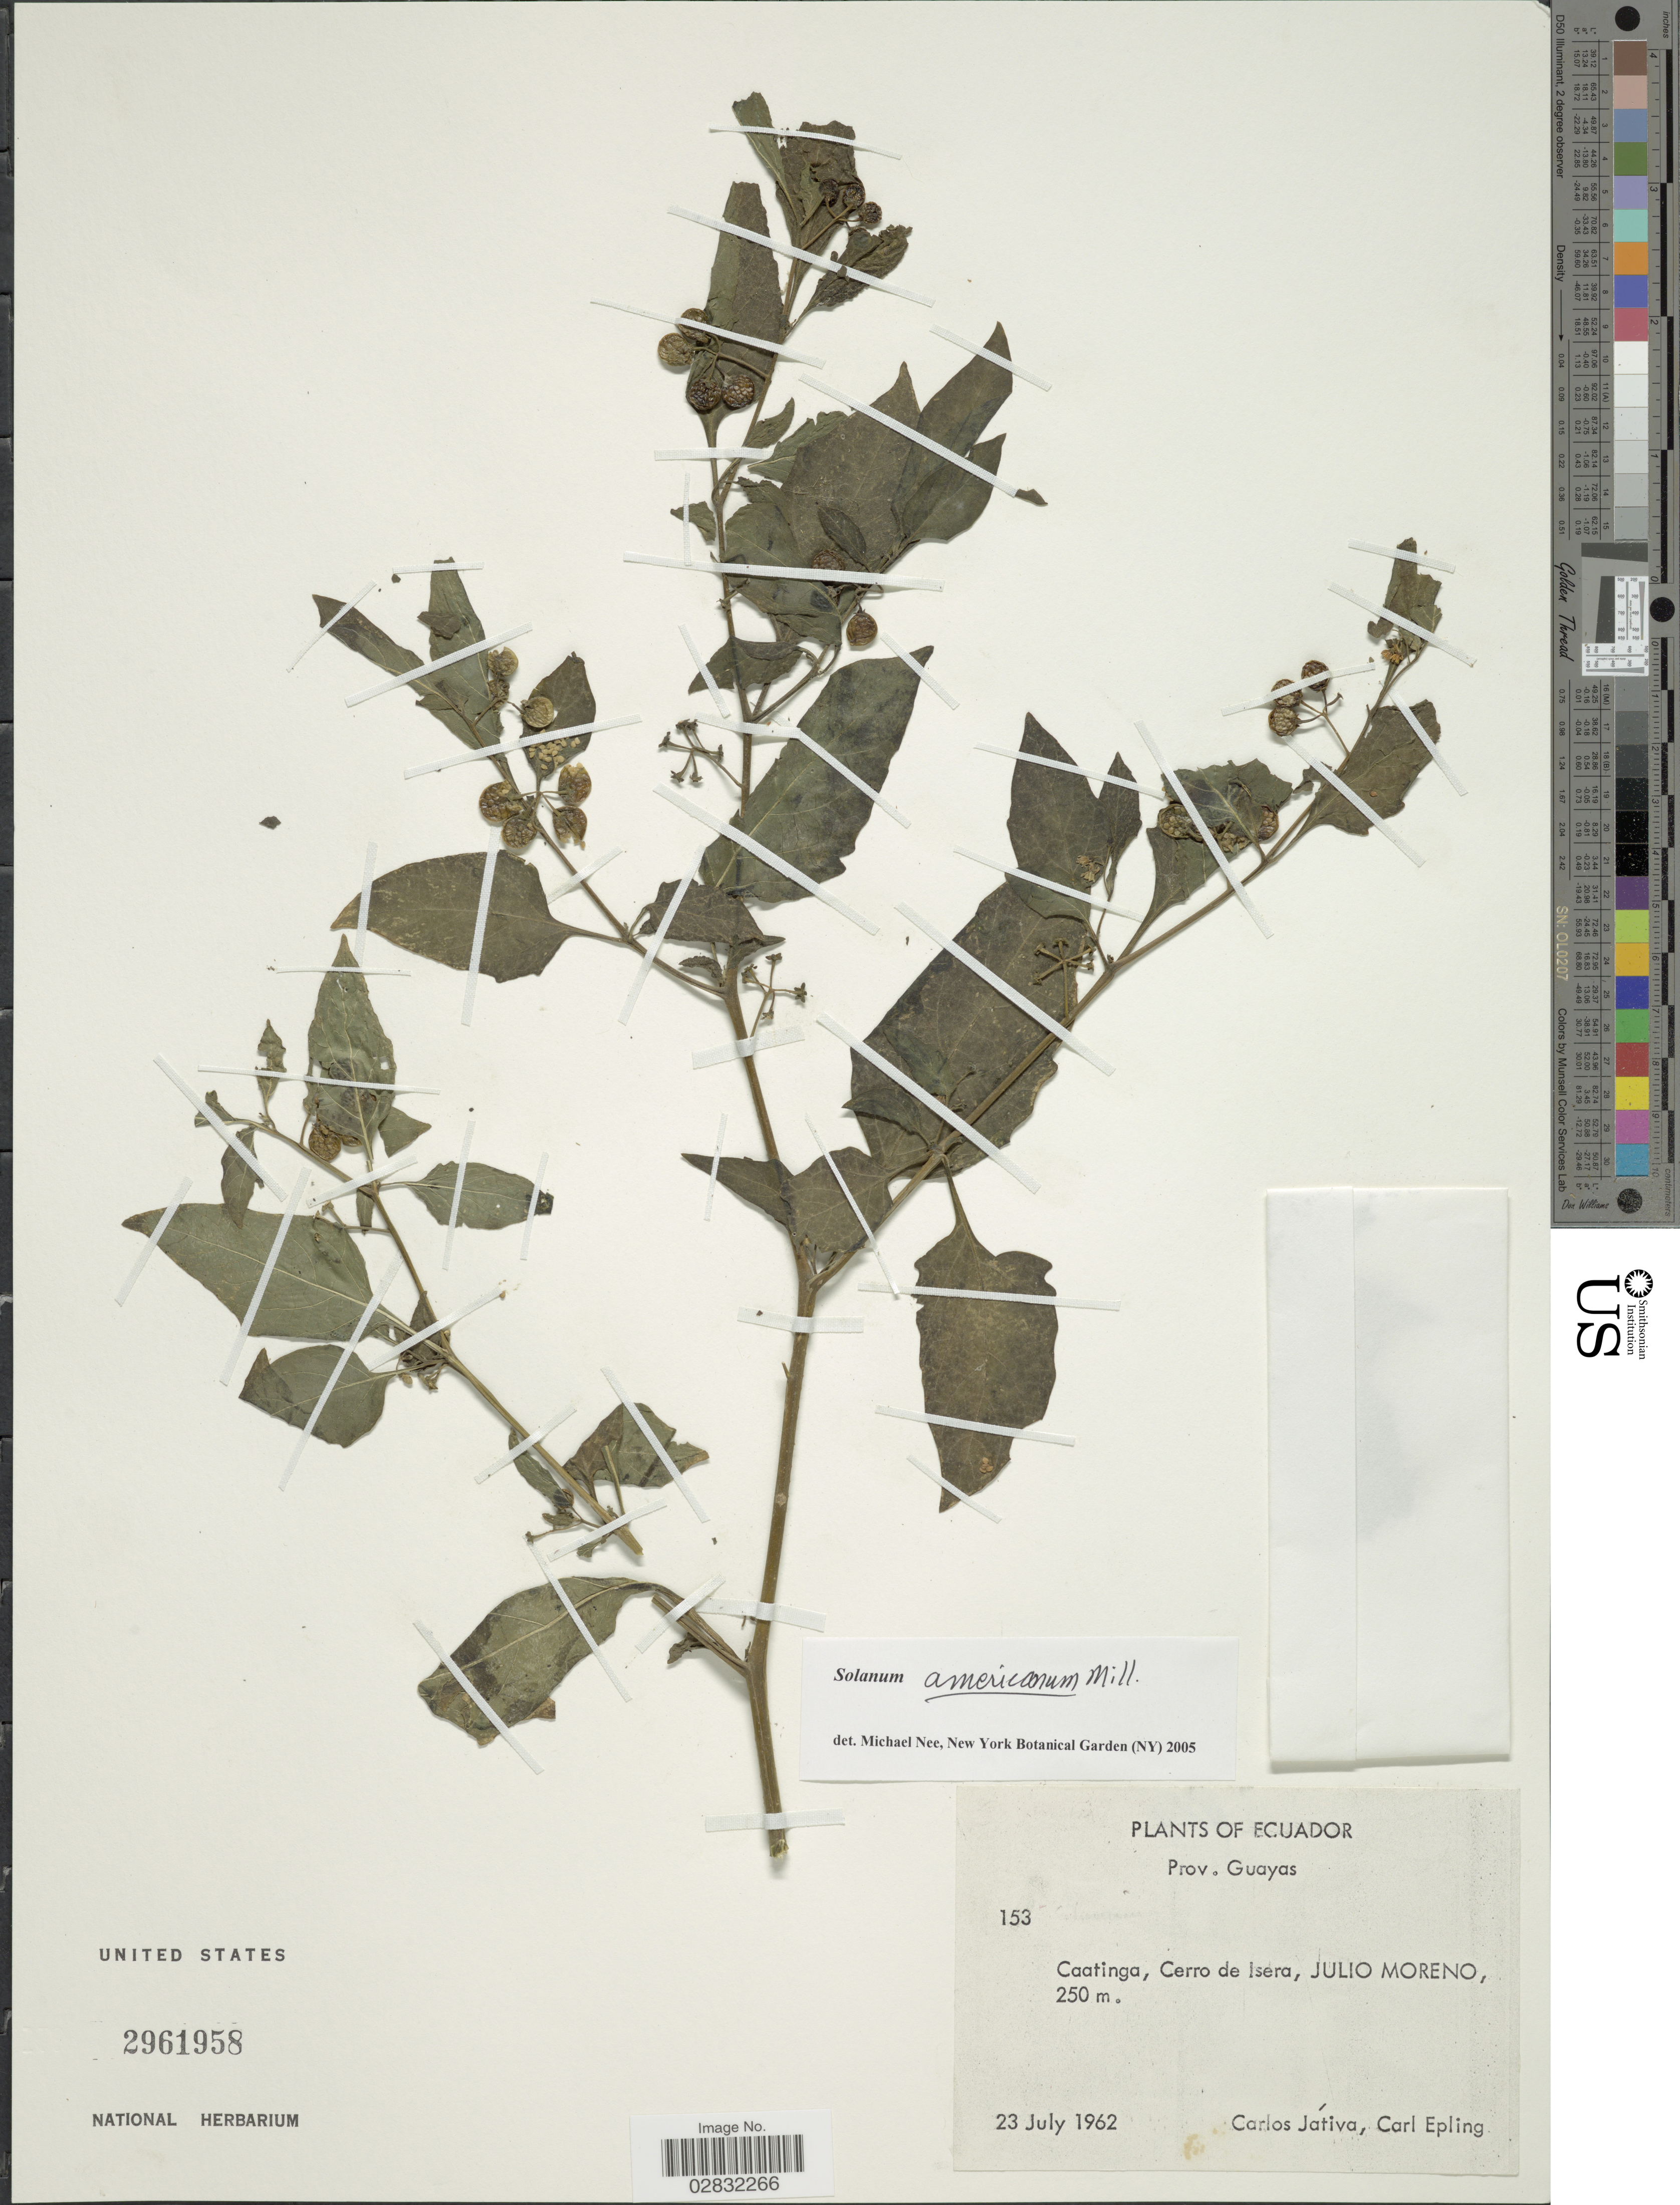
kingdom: Plantae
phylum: Tracheophyta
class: Magnoliopsida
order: Solanales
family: Solanaceae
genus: Solanum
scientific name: Solanum americanum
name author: Mill.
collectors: C. D. Játiva & C. C. Epling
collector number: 153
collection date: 1962-07-23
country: Ecuador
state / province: Guayas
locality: Prov. Guayas, Caatinga, Cerro de Isera, Julio Moreno.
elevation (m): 250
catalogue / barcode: US 2961958